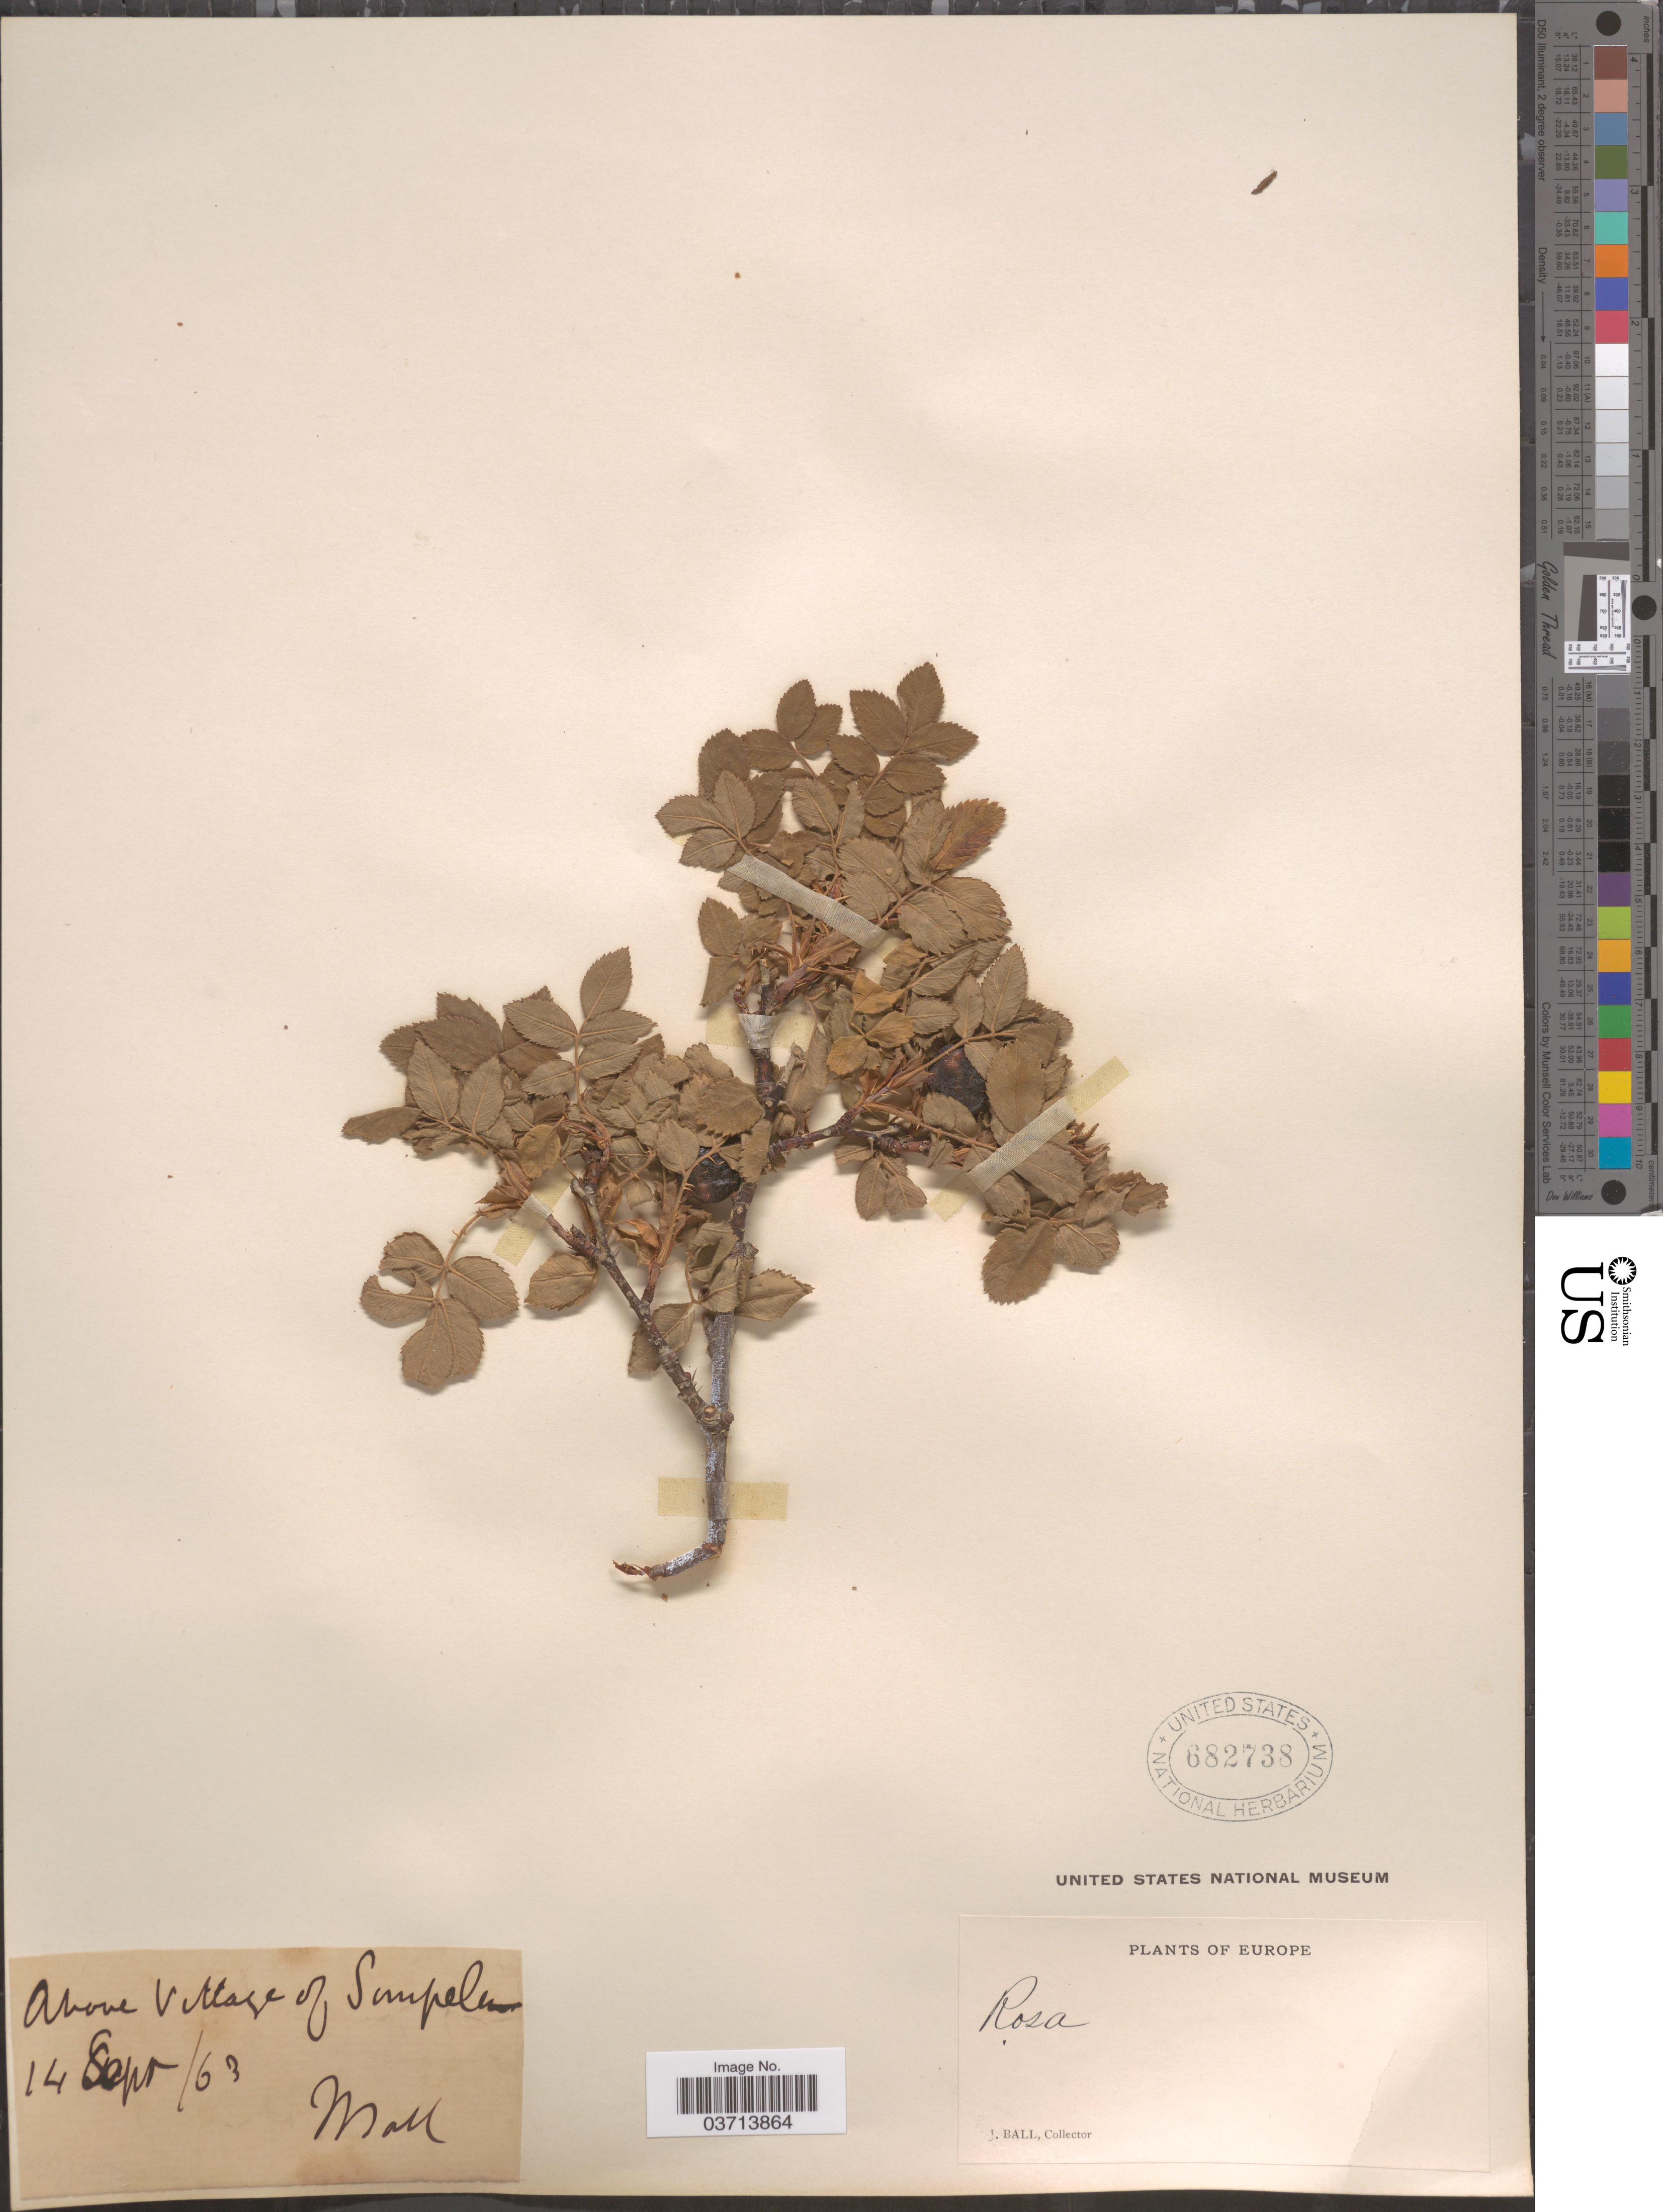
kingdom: Plantae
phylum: Tracheophyta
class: Magnoliopsida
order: Rosales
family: Rosaceae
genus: Rosa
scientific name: Rosa sp.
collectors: J. Ball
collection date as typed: Transcribed d/m/y: 14/9/63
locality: Above Village of Sanpelen [interpreted]. Europe.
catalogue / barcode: US 682738